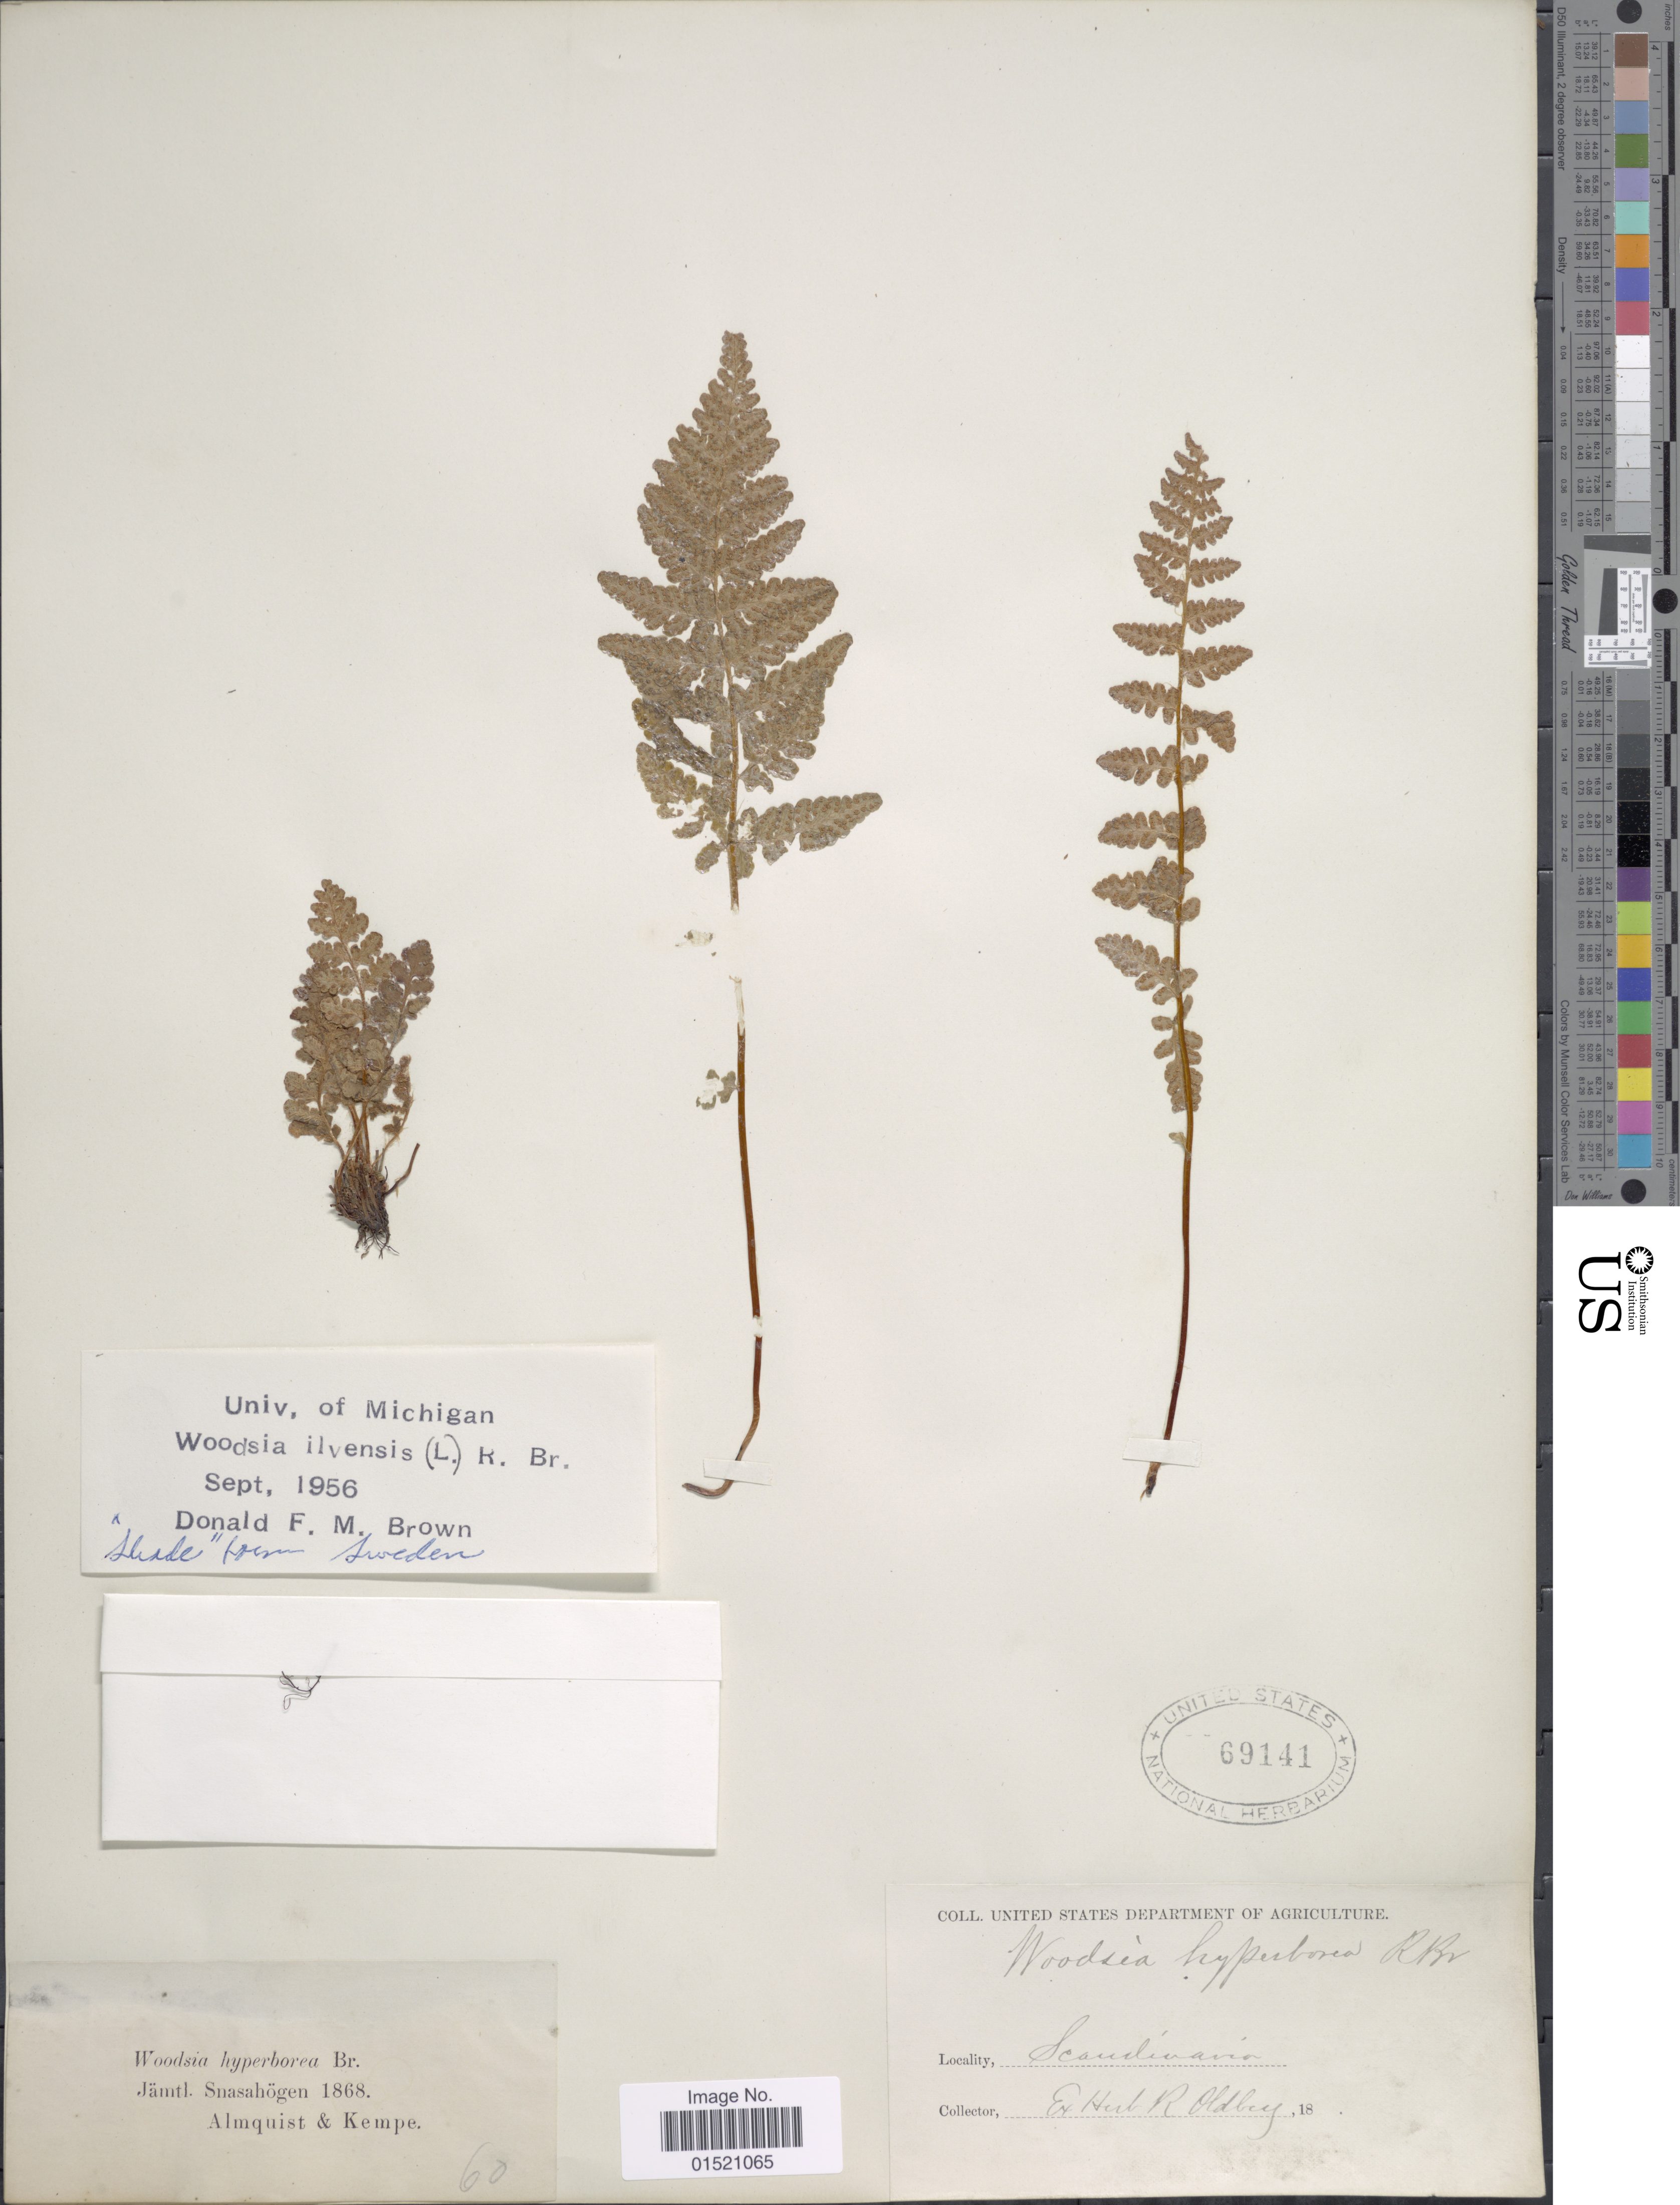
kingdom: Plantae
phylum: Tracheophyta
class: Polypodiopsida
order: Polypodiales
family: Woodsiaceae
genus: Woodsia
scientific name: Woodsia ilvensis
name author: (L.) R. Br.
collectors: ex herb. R. Oldberg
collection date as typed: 18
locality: Scandinavia [interpreted]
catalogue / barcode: US 69141